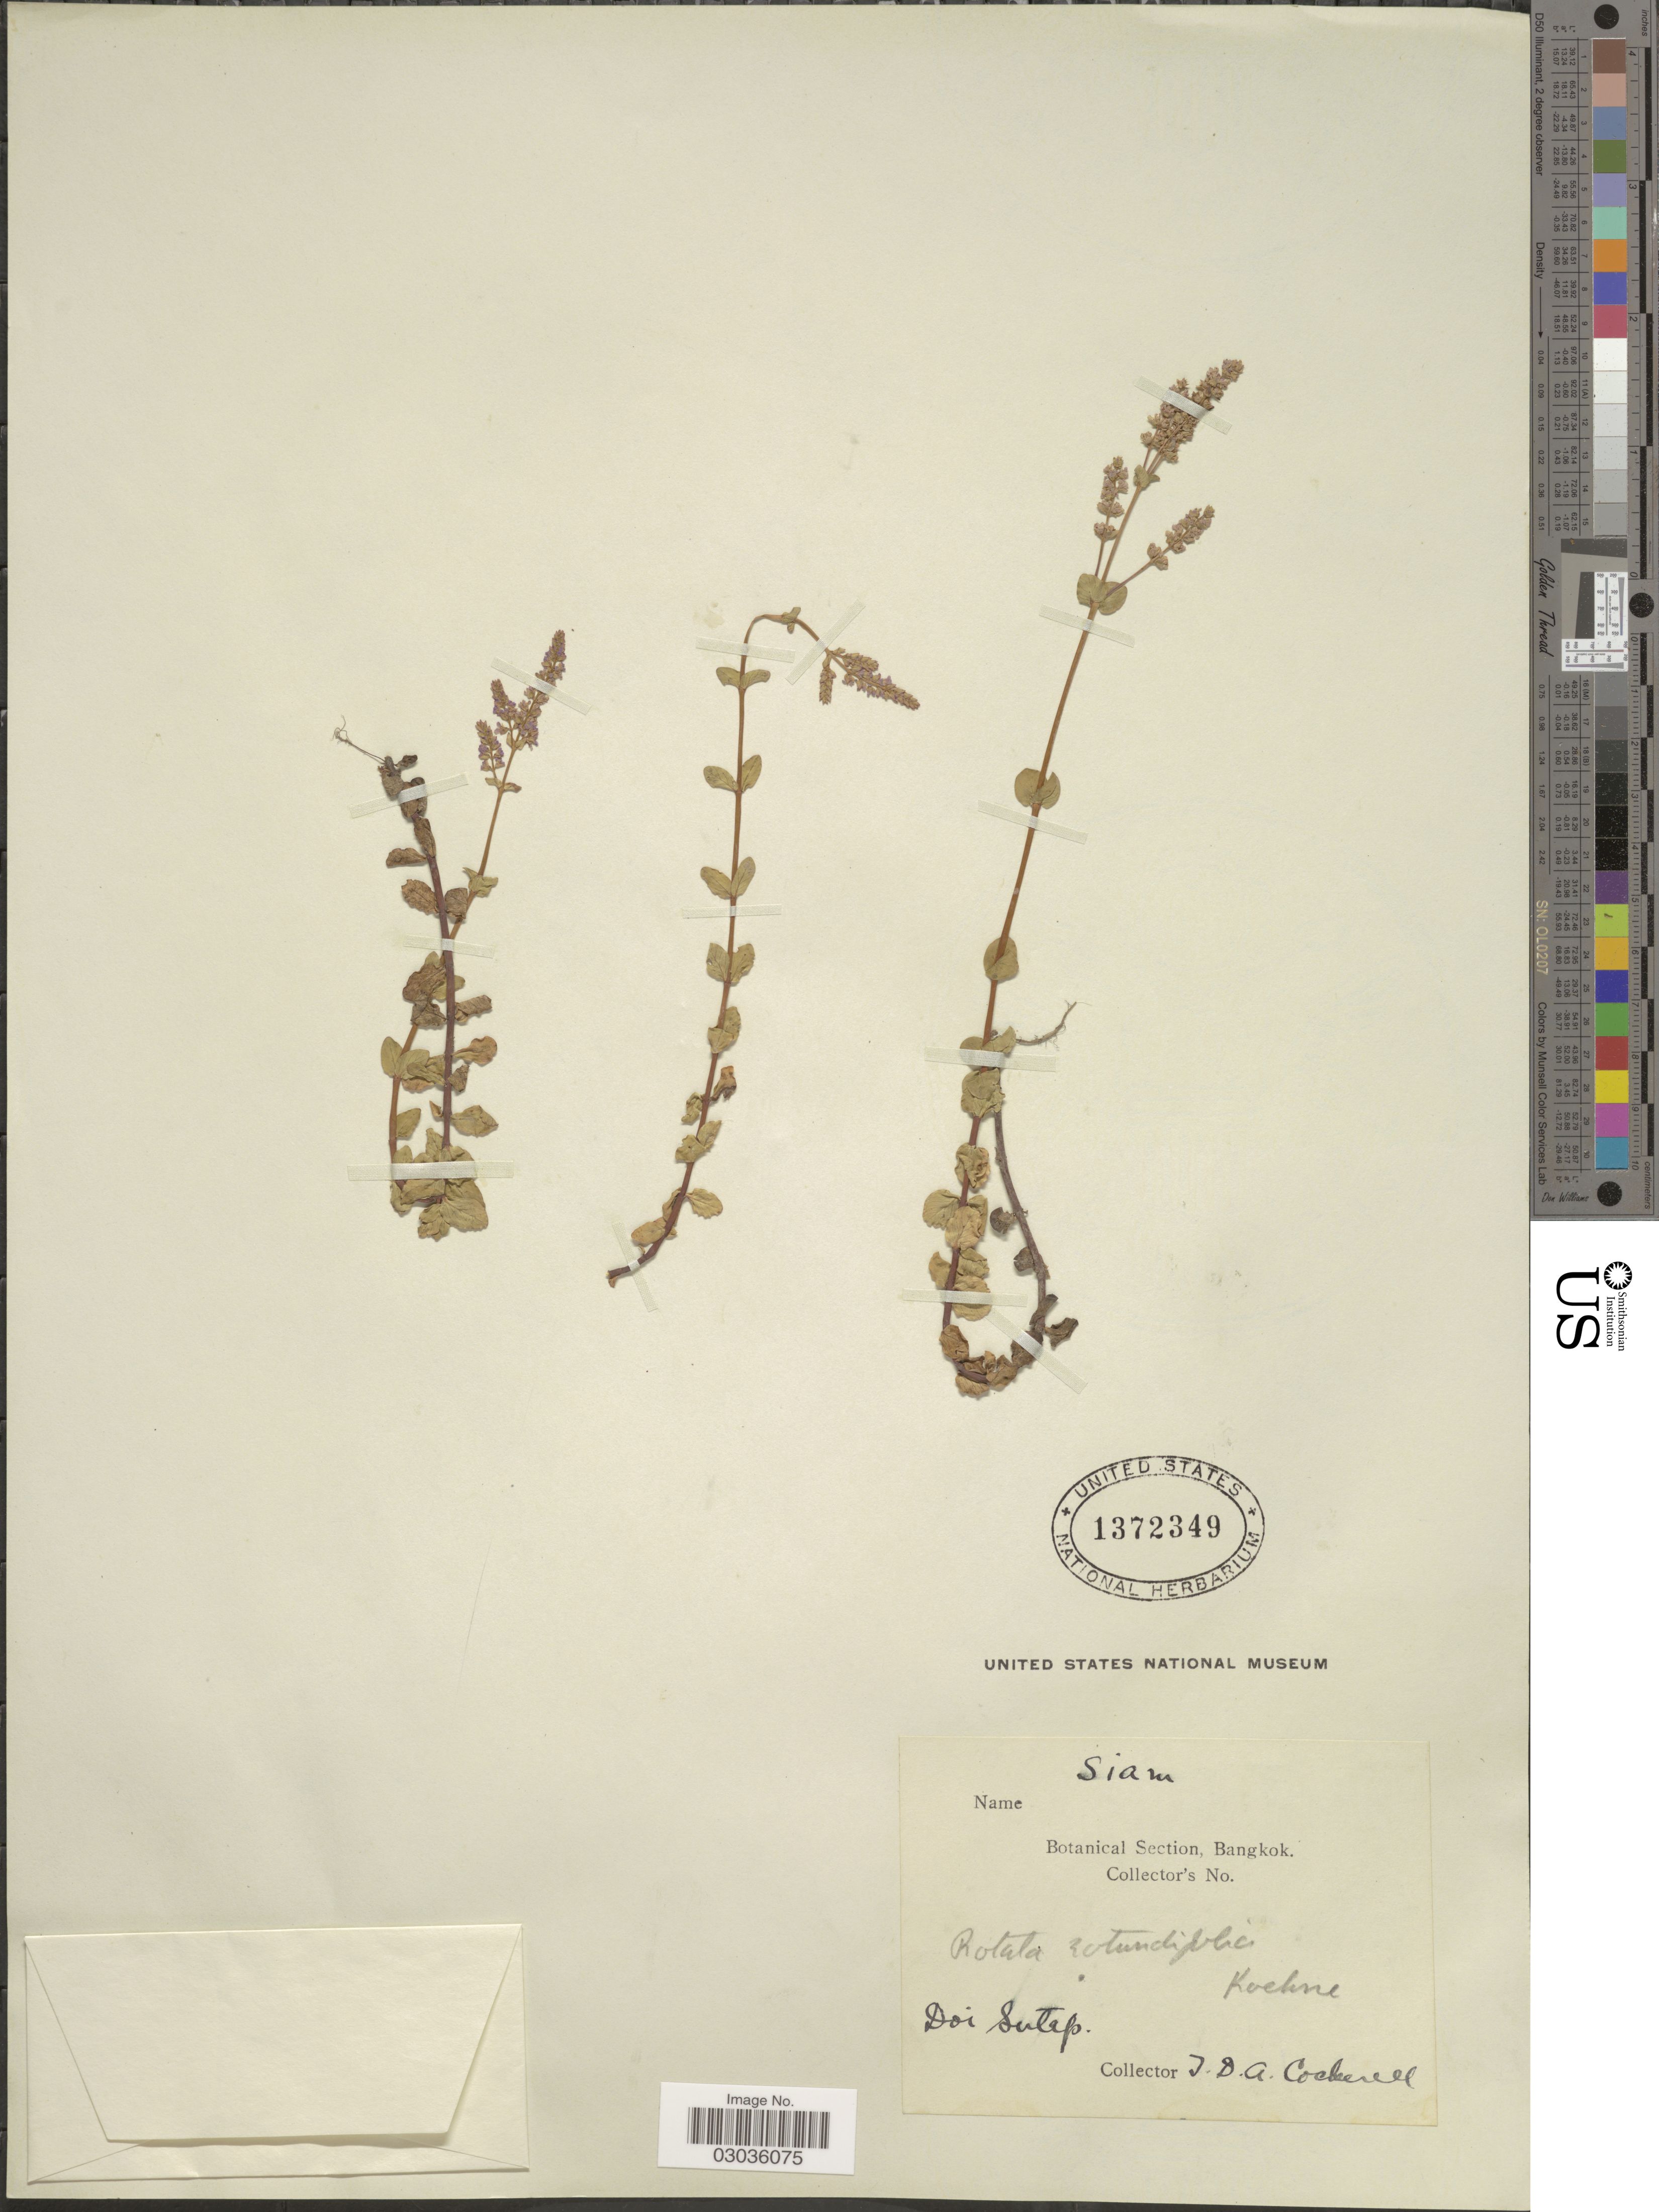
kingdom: Plantae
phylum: Tracheophyta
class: Magnoliopsida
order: Myrtales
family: Lythraceae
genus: Rotala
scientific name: Rotala rotundifolia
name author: (Buch.-Ham. & Roxb.) Koehne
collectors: T. Cockerell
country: Thailand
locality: Doi Sutap.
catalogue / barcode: US 1372349